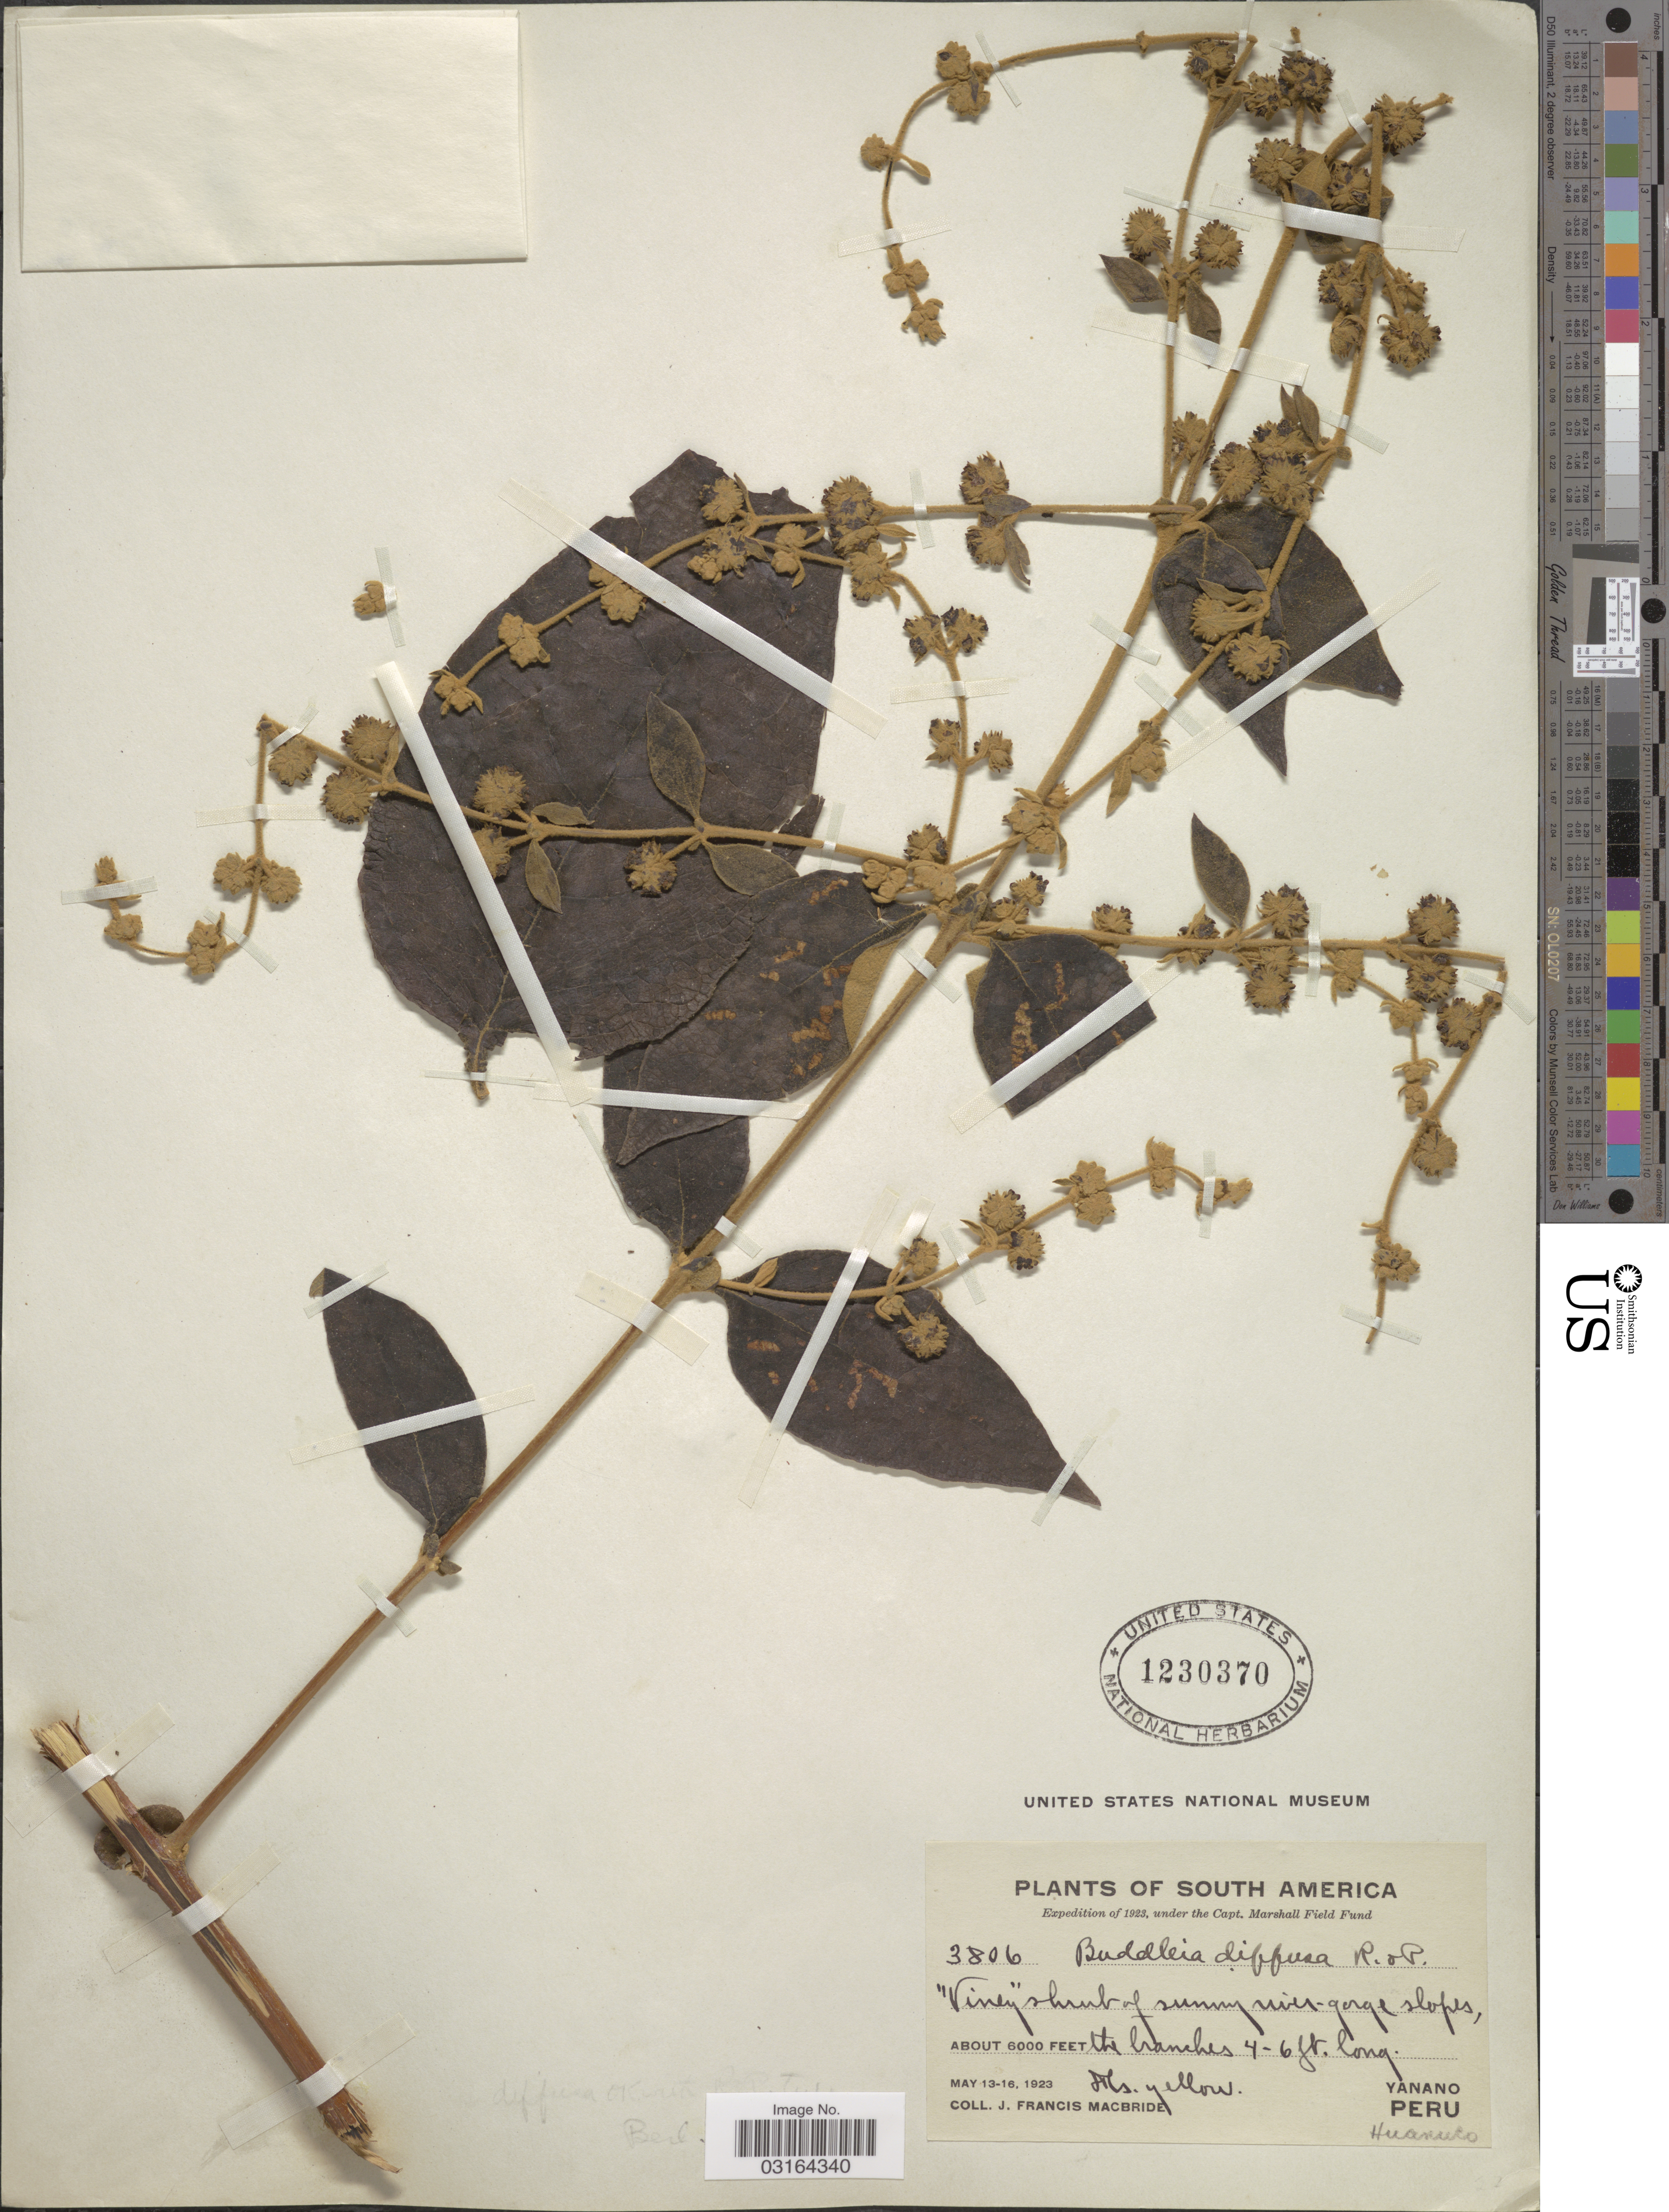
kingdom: Plantae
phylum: Tracheophyta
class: Magnoliopsida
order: Lamiales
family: Scrophulariaceae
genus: Buddleja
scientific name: Buddleja diffusa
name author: Ruiz & Pav.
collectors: J. F. Macbride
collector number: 3806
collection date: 1923-05-13/1923-05-16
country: Peru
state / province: Huánuco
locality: Yanano.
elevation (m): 1829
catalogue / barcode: US 1230370